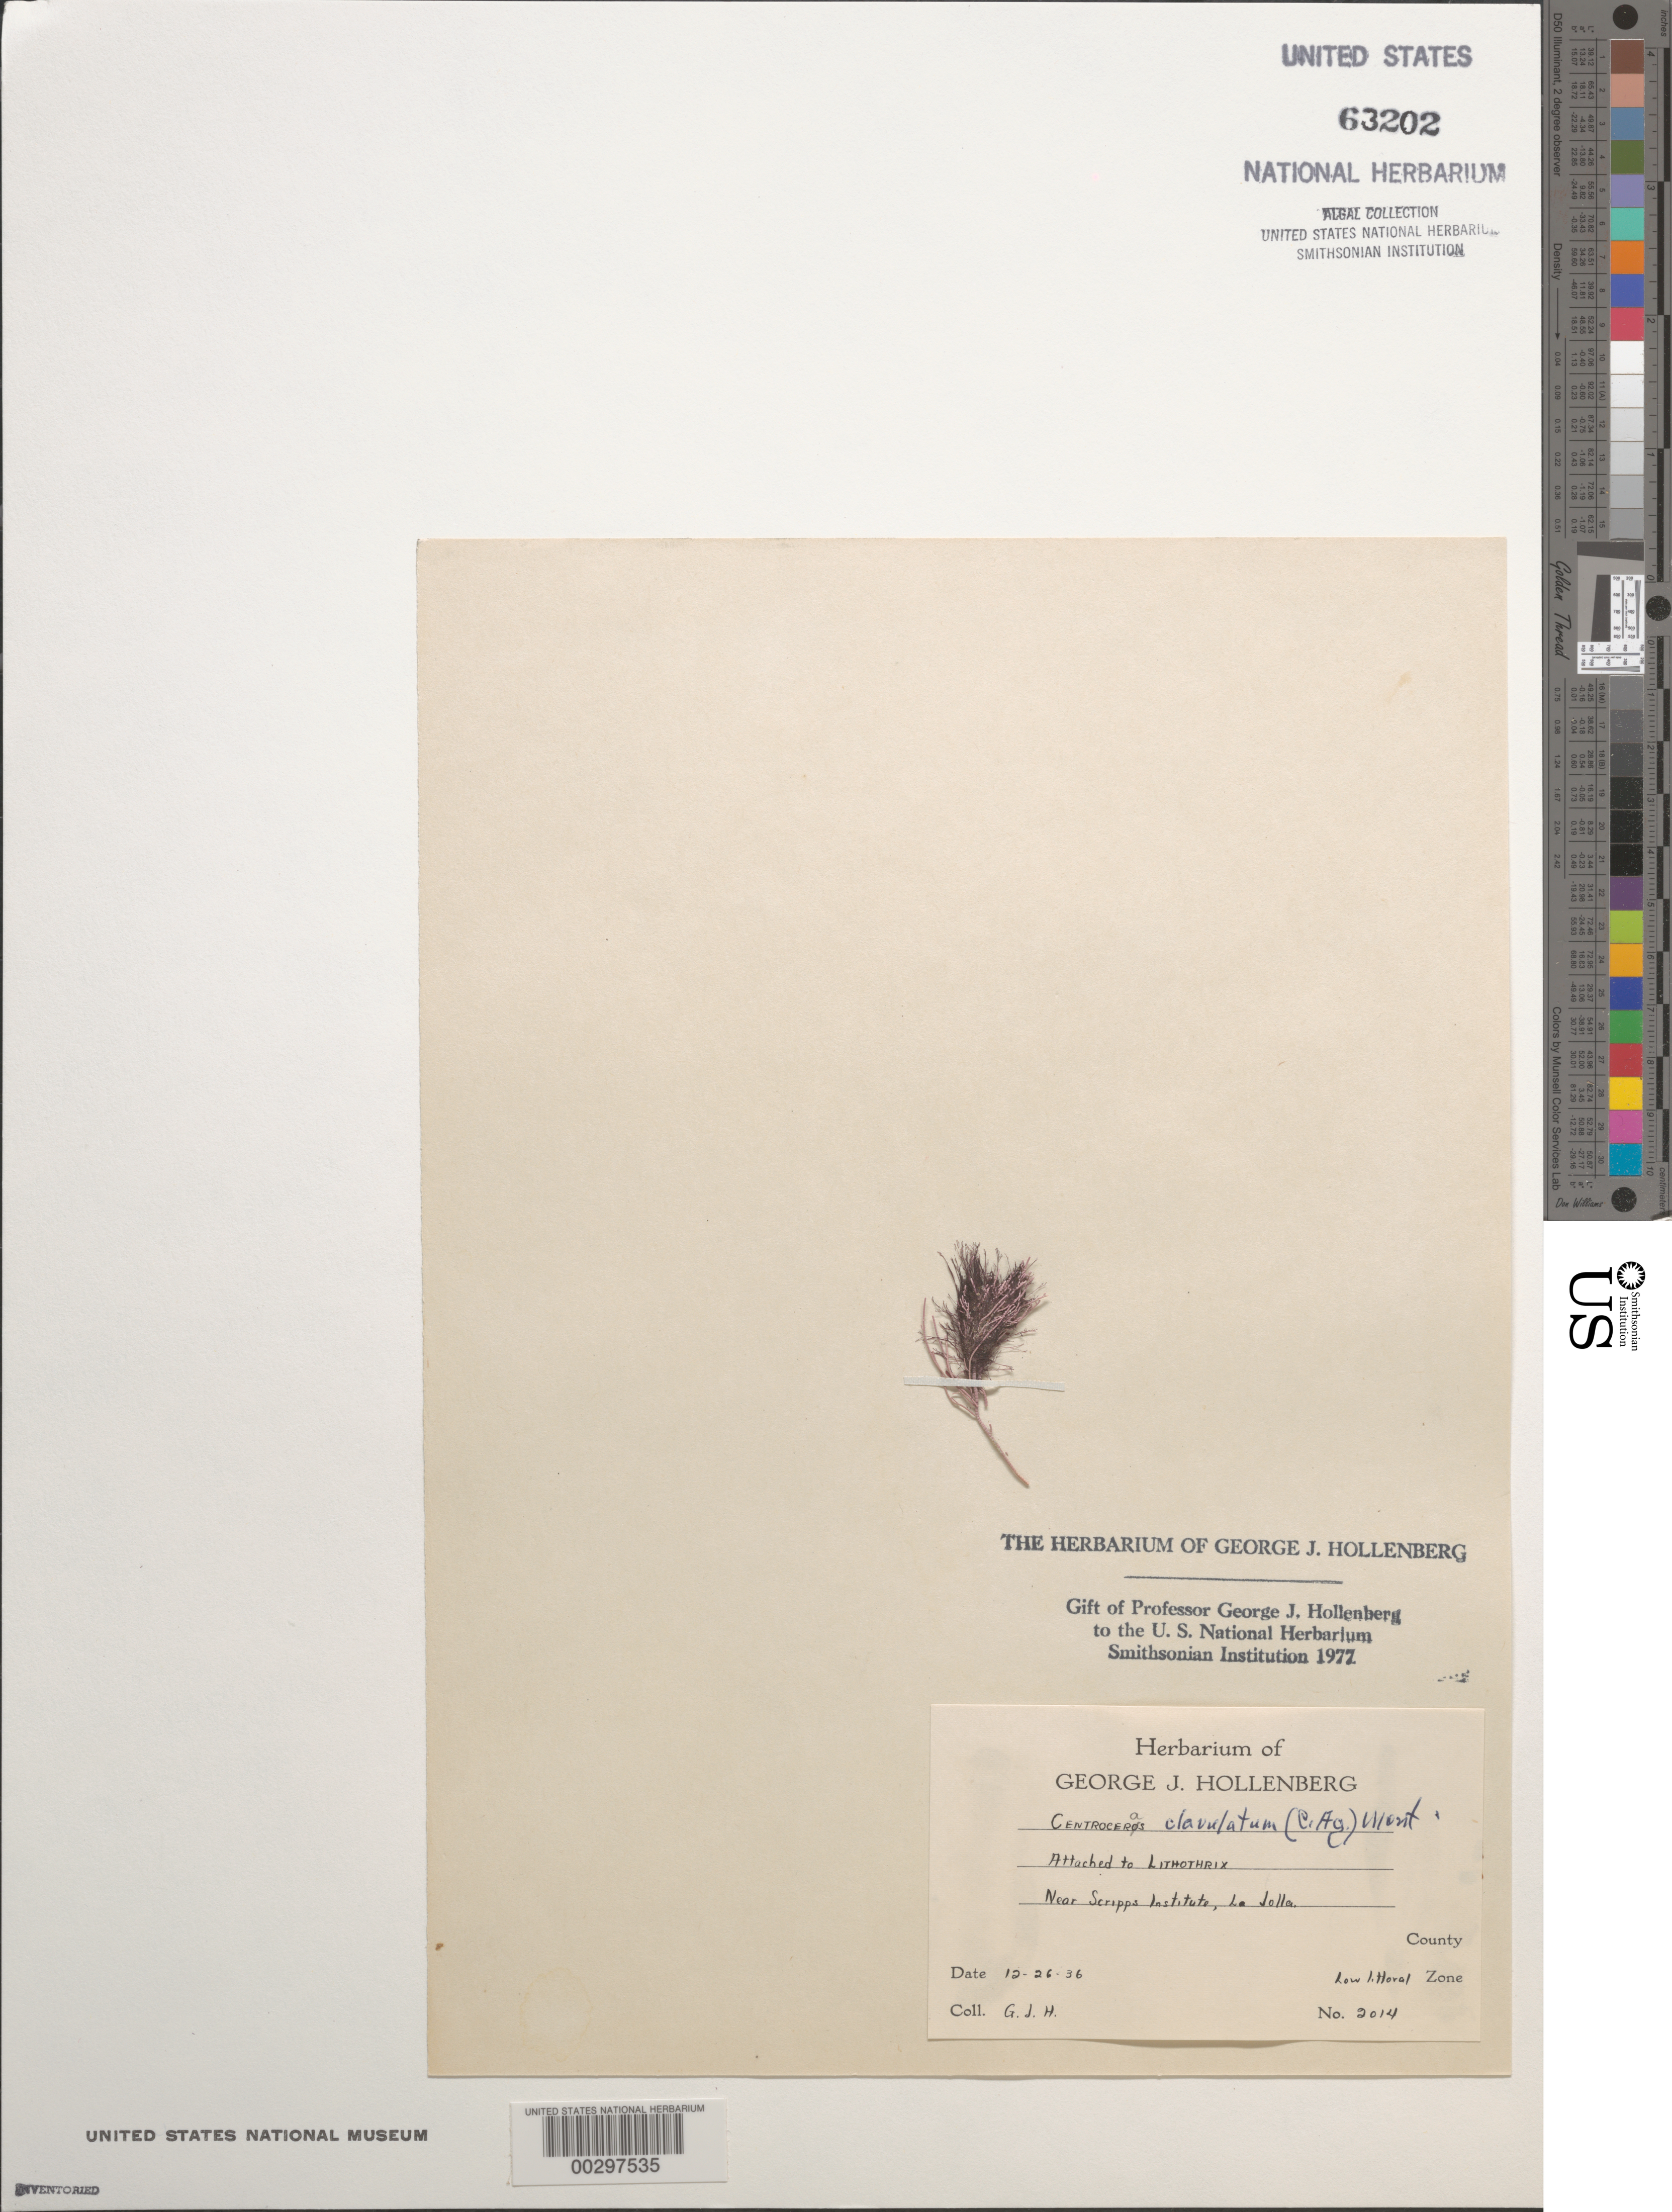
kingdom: Plantae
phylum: Rhodophyta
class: Florideophyceae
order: Ceramiales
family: Ceramiaceae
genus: Centroceras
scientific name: Centroceras clavulatum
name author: (C. Agardh) Mont.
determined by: Hollenberg, George J.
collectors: G. Hollenberg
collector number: GJH 2014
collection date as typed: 26 Dec 1936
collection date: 1936-12-26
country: United States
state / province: California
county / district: San Diego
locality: La Jolla, near Scripps Institution of Oceanography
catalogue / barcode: US 63202